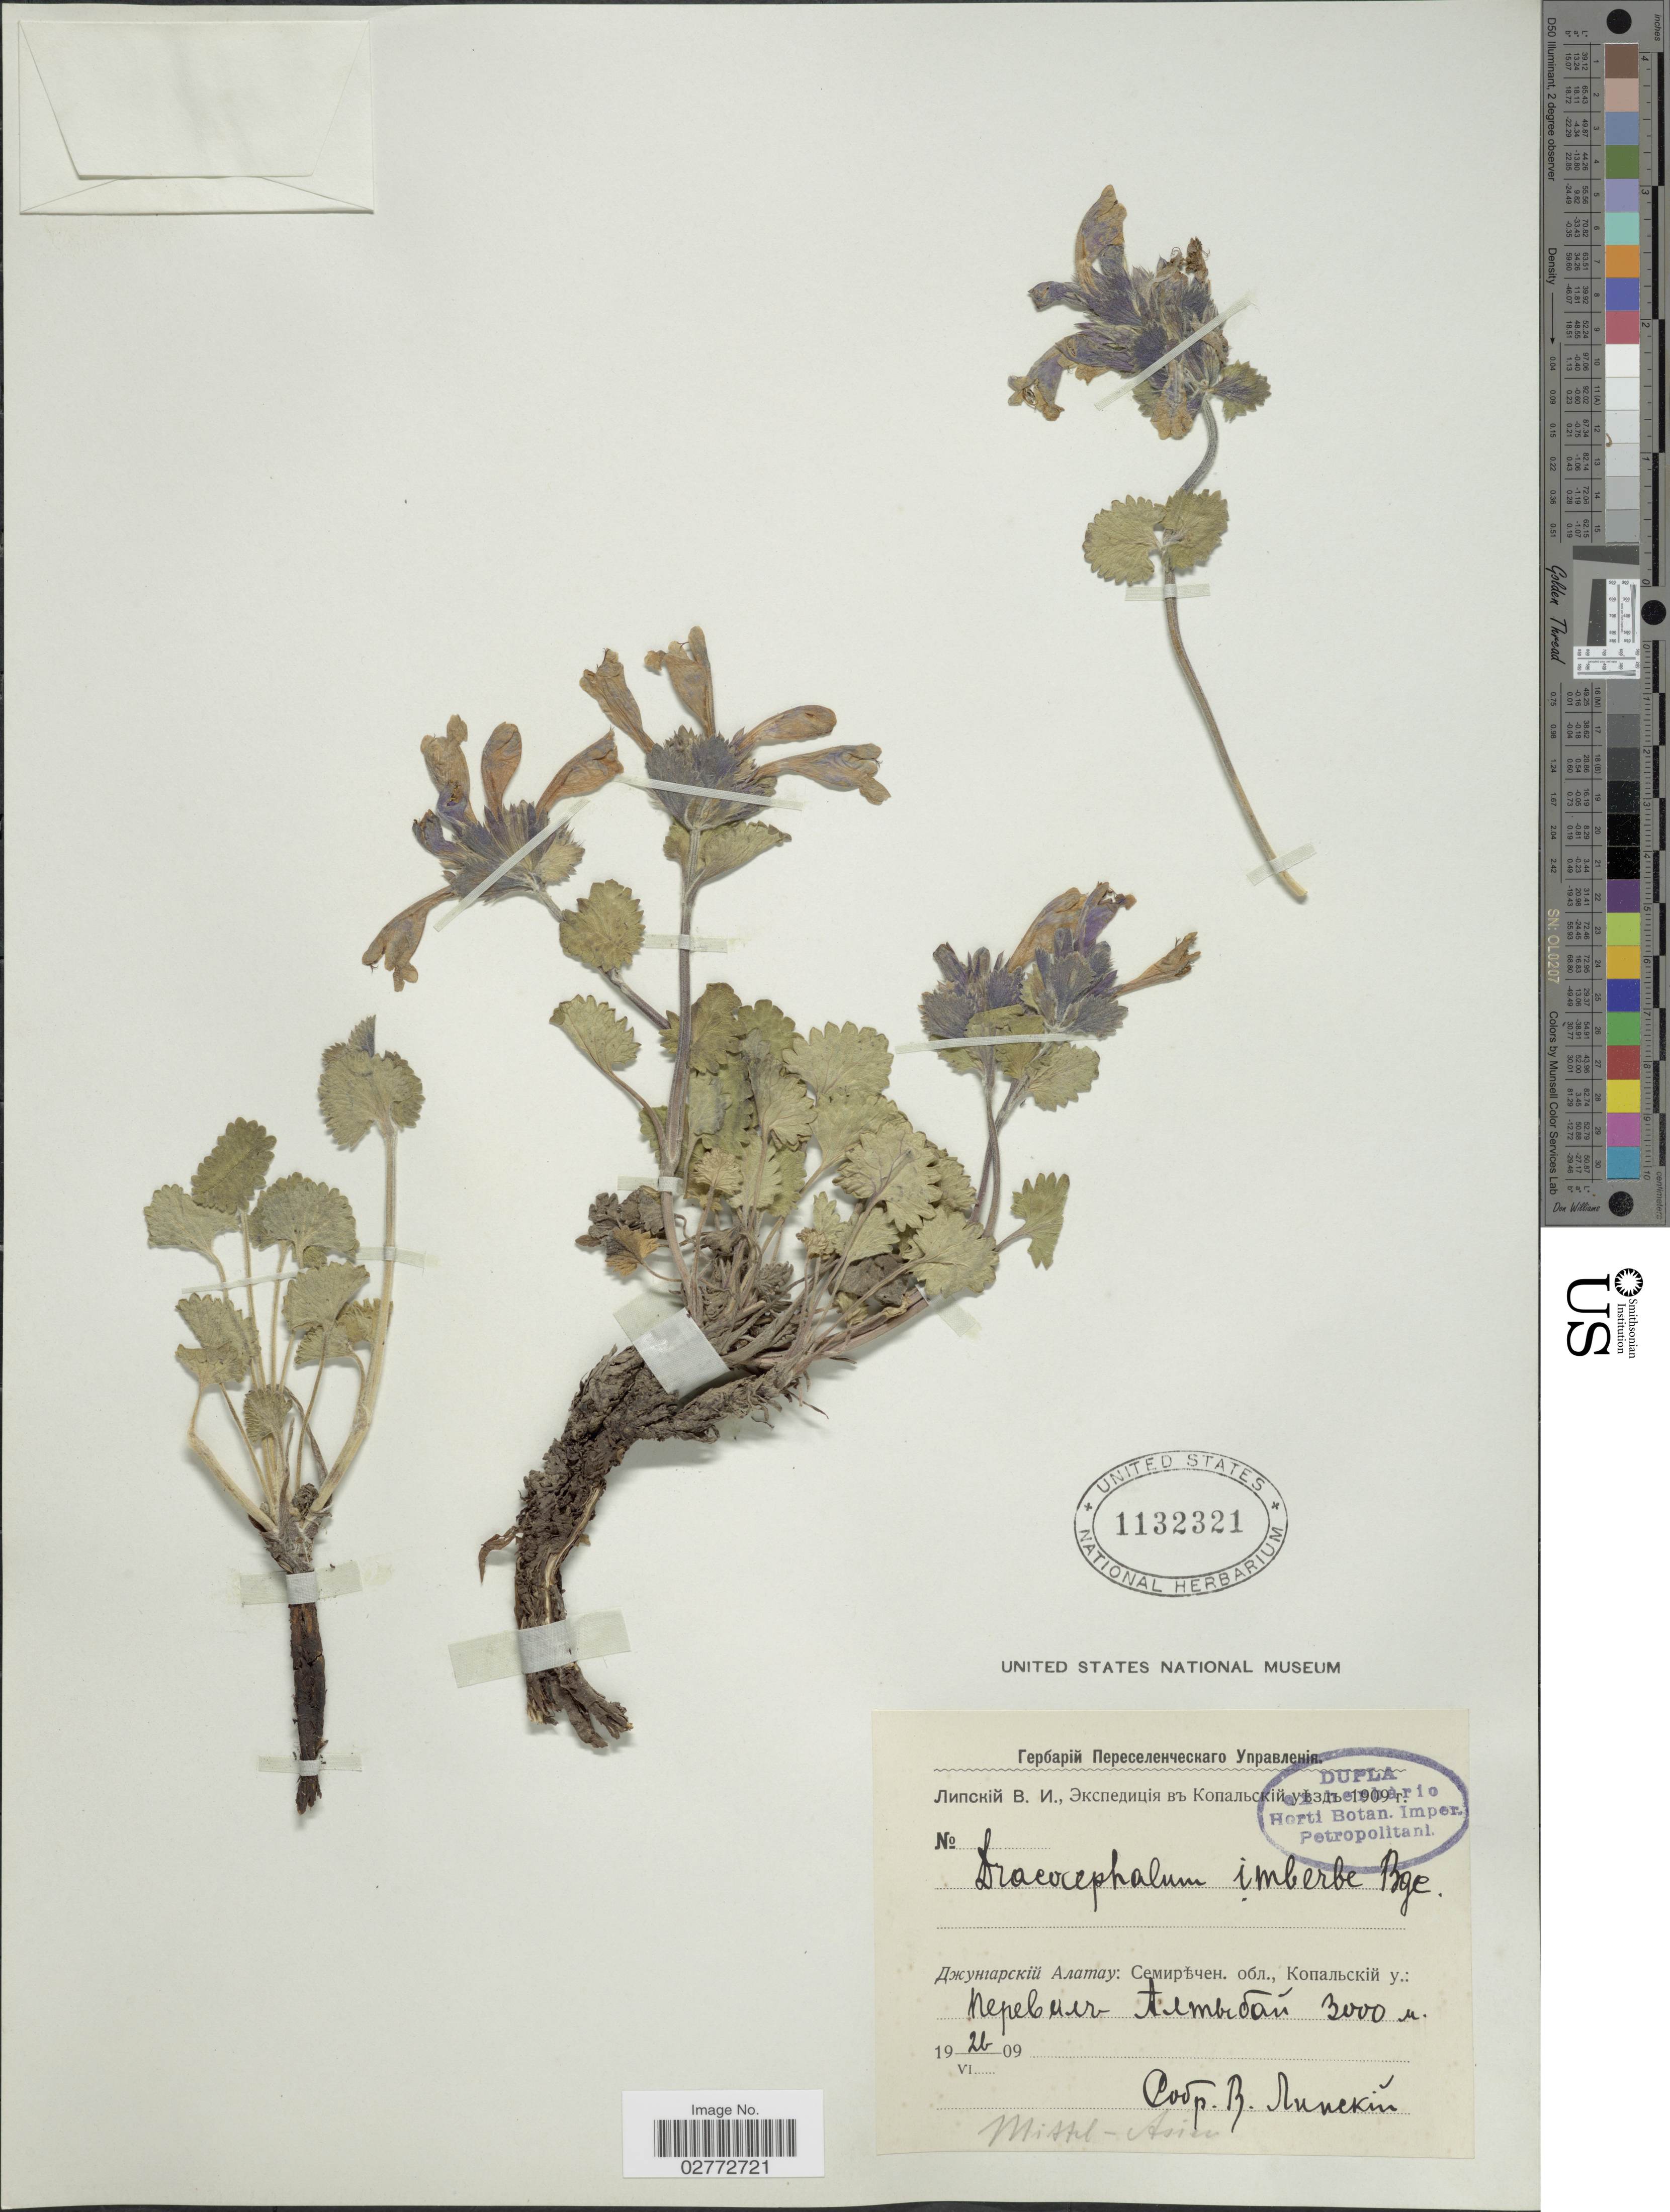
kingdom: Plantae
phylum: Tracheophyta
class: Magnoliopsida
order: Lamiales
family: Lamiaceae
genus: Dracocephalum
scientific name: Dracocephalum imberbe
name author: Bunge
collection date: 1909-06-26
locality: X.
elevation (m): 3000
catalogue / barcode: US 1132321